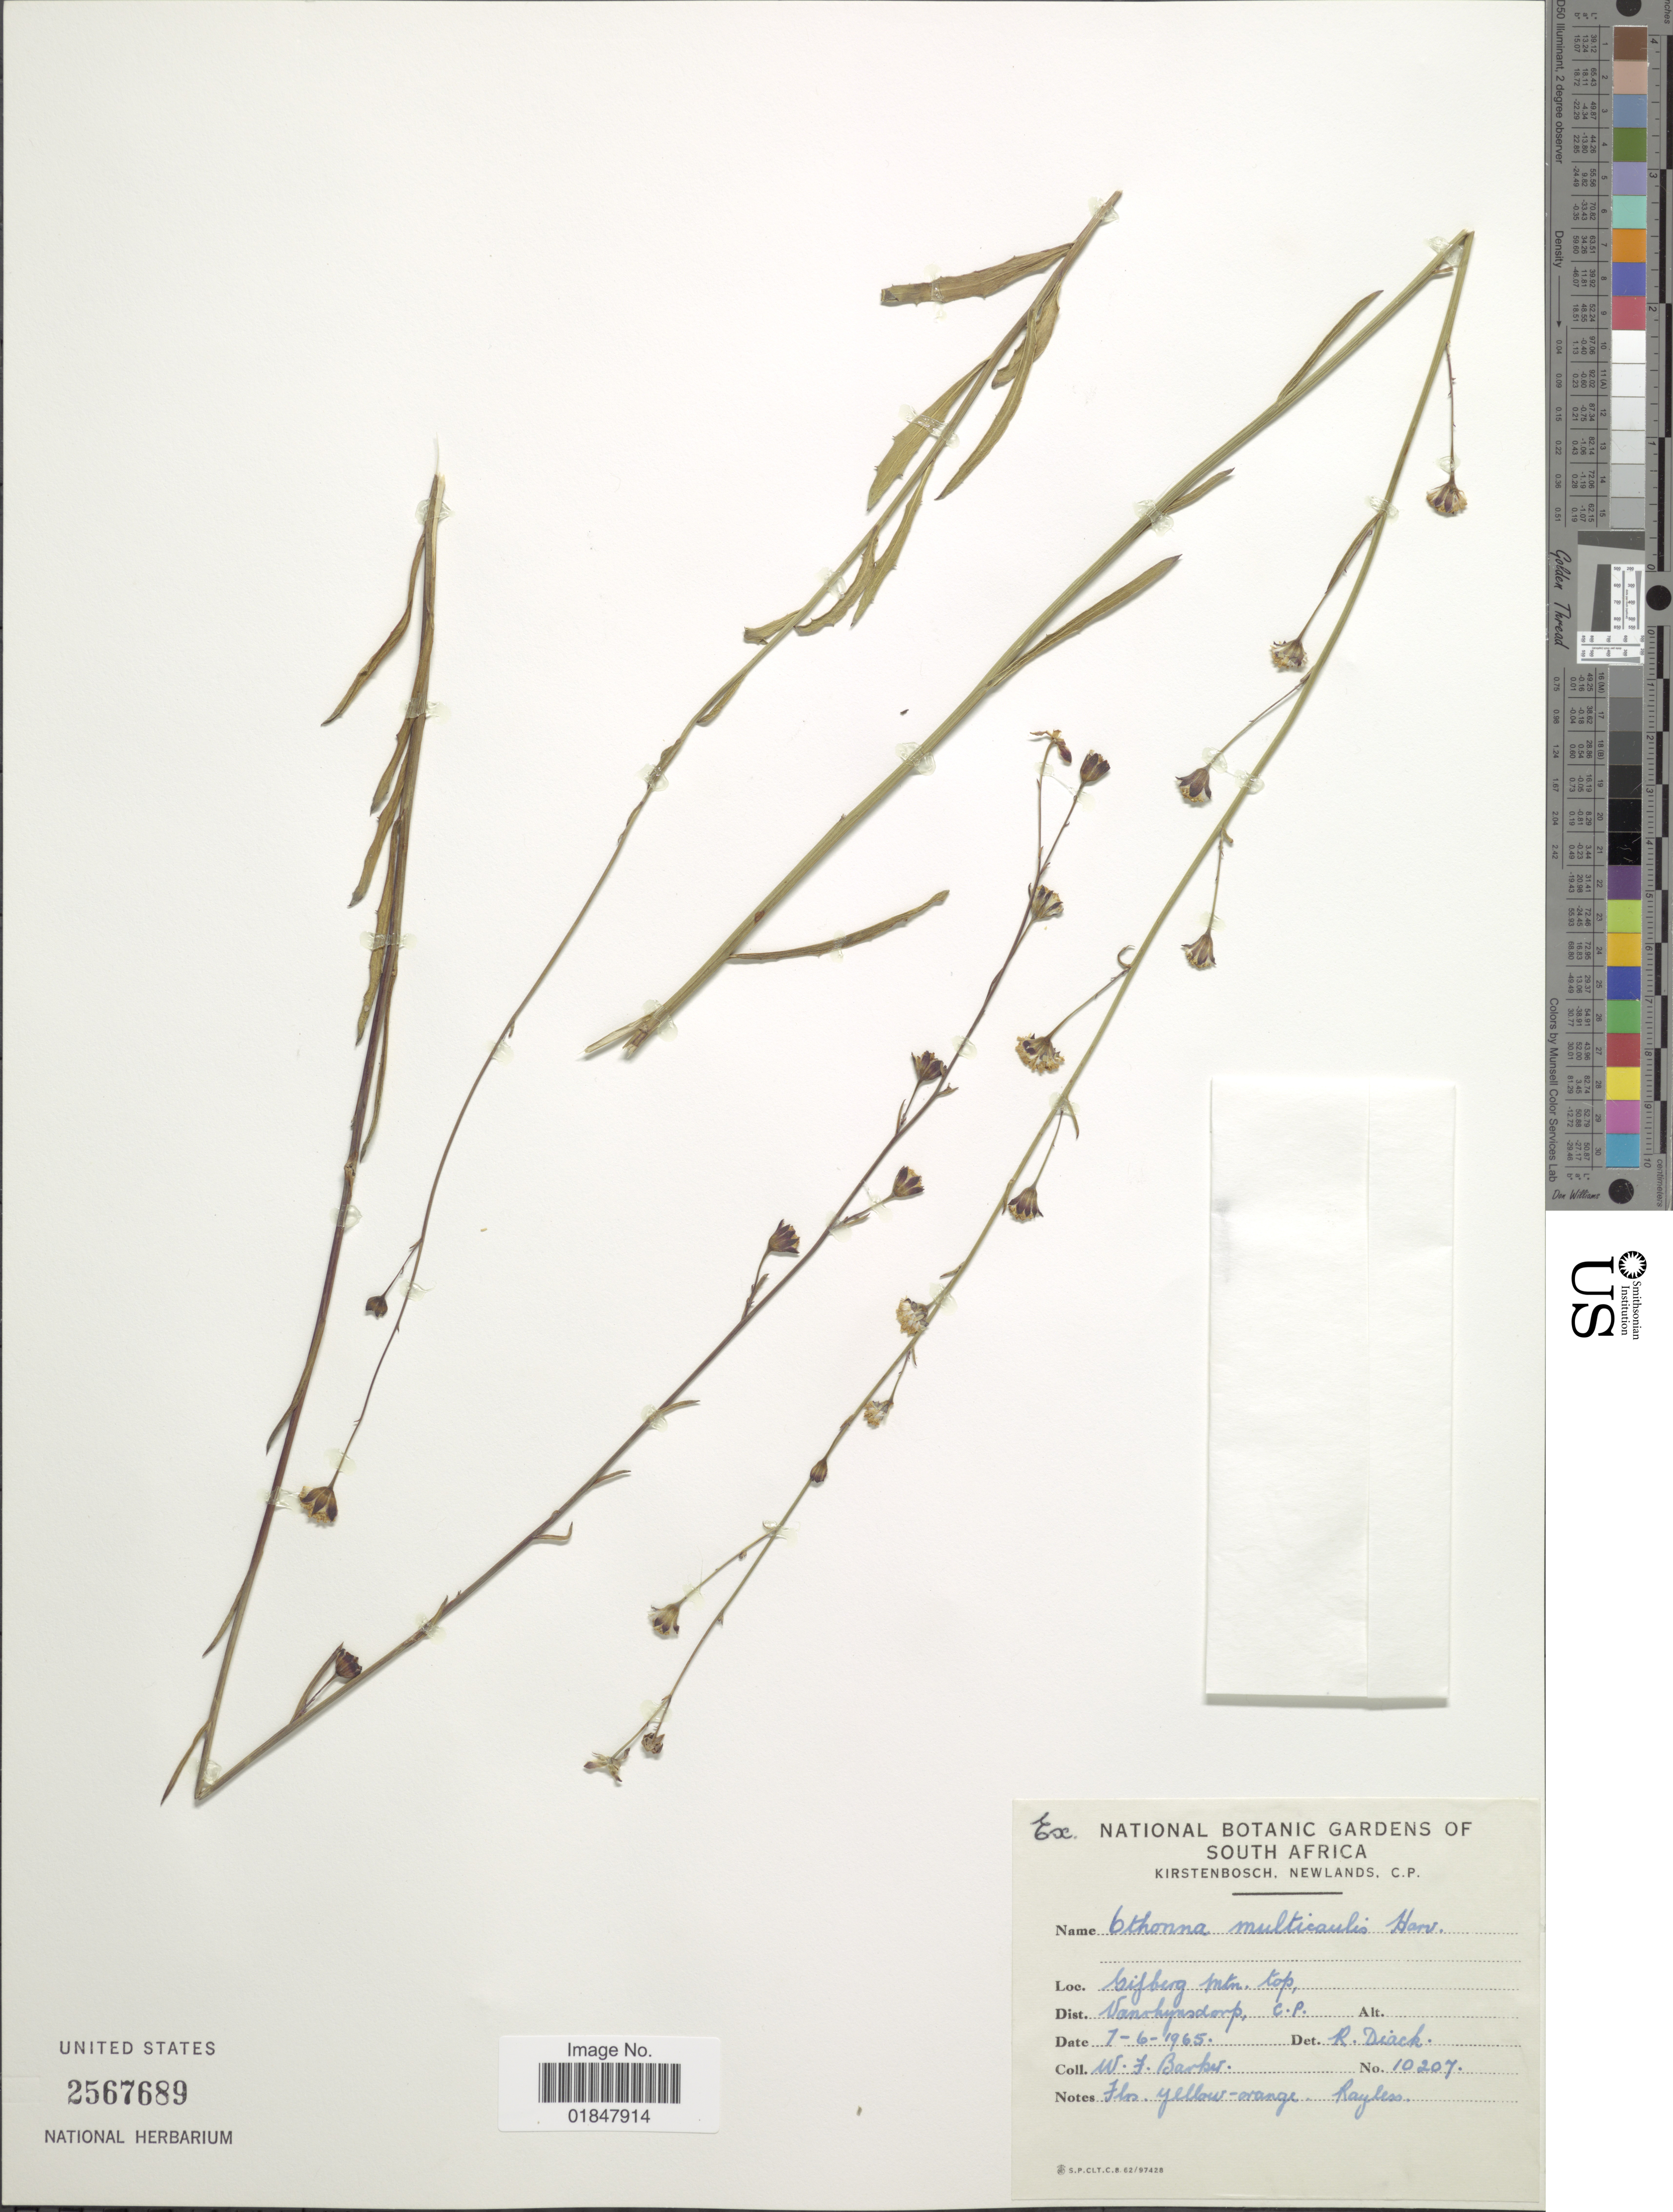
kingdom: Plantae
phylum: Tracheophyta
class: Magnoliopsida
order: Asterales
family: Asteraceae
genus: Othonna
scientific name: Othonna multicaulis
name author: Harv.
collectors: W. F. Barker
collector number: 10207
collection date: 1965-06-07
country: South Africa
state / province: Western Cape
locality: Gifberg Mtn, Dist. Vanrhynsdorp C. P.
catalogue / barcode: US 2567689